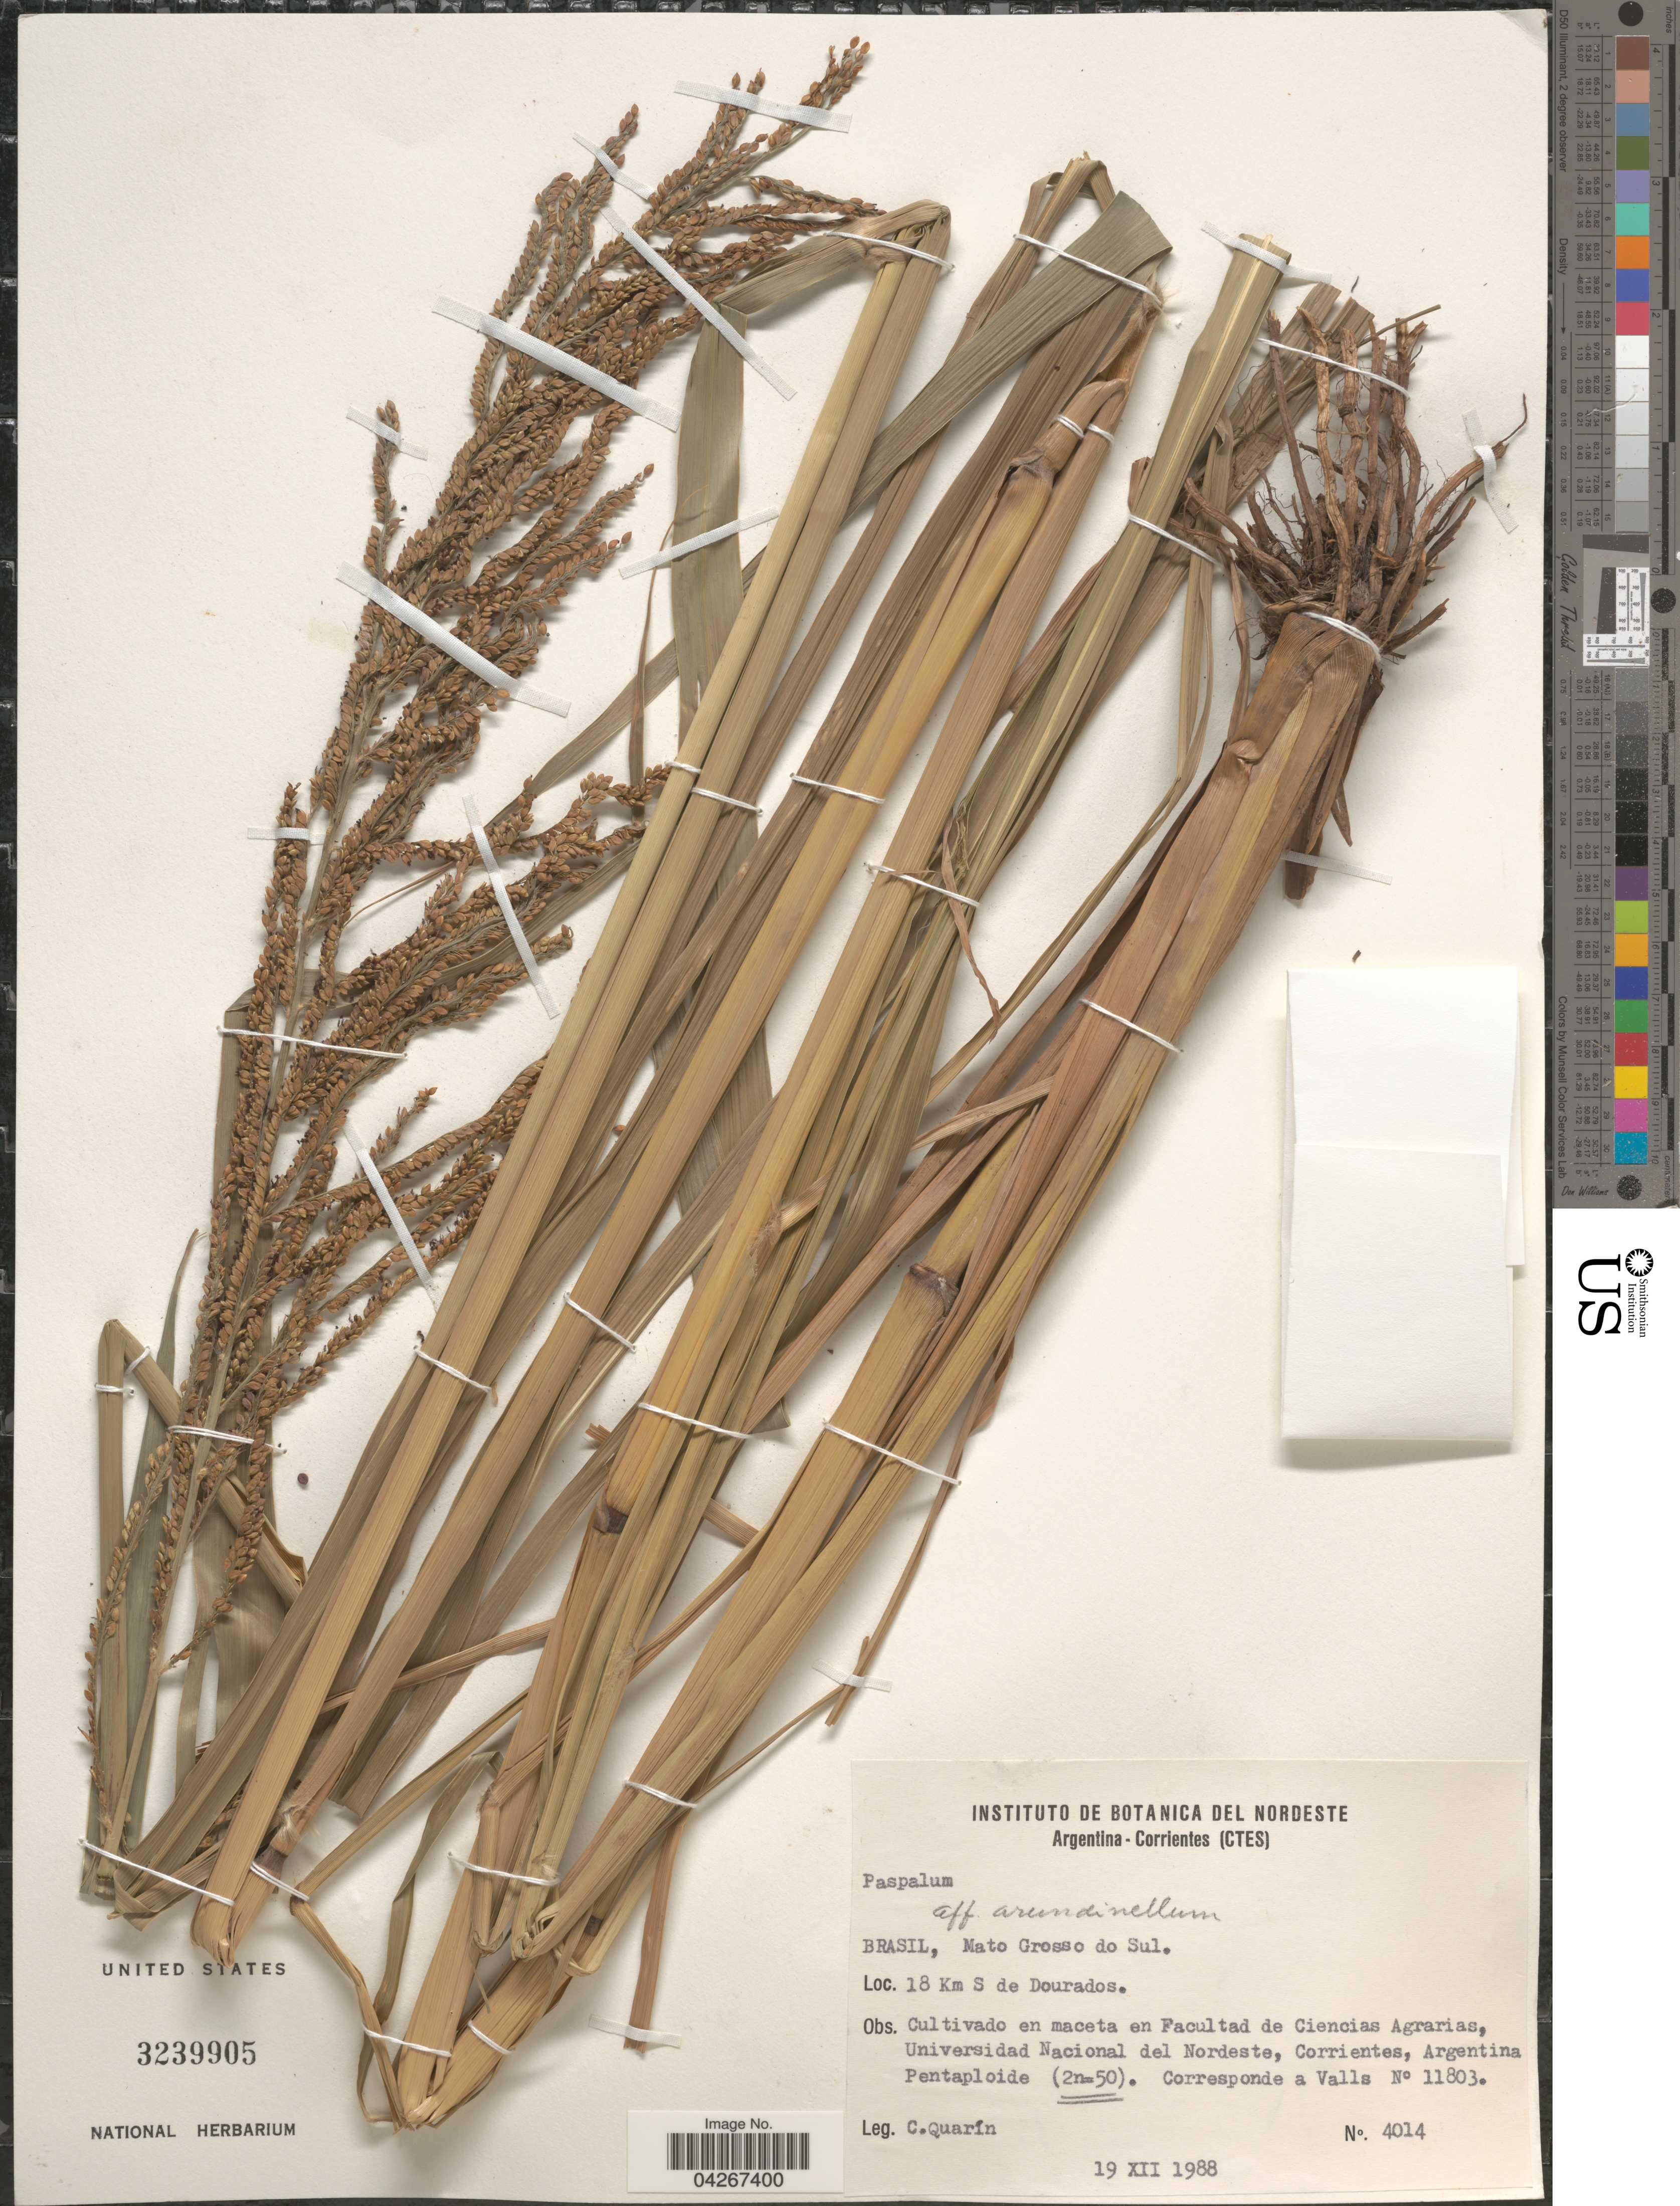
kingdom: Plantae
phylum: Tracheophyta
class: Liliopsida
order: Poales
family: Poaceae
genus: Paspalum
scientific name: Paspalum arundinellum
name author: Mez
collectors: C. Quarín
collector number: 4014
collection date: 1988-12-19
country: Argentina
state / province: Corrientes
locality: Cultivado en maceta en Facultad de Ciencias Agrarias, Universidad Nacional del Nordeste, Corrientes, Argentina Pentaploide. Corresponde a Valls N°11803.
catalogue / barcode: US 3239905